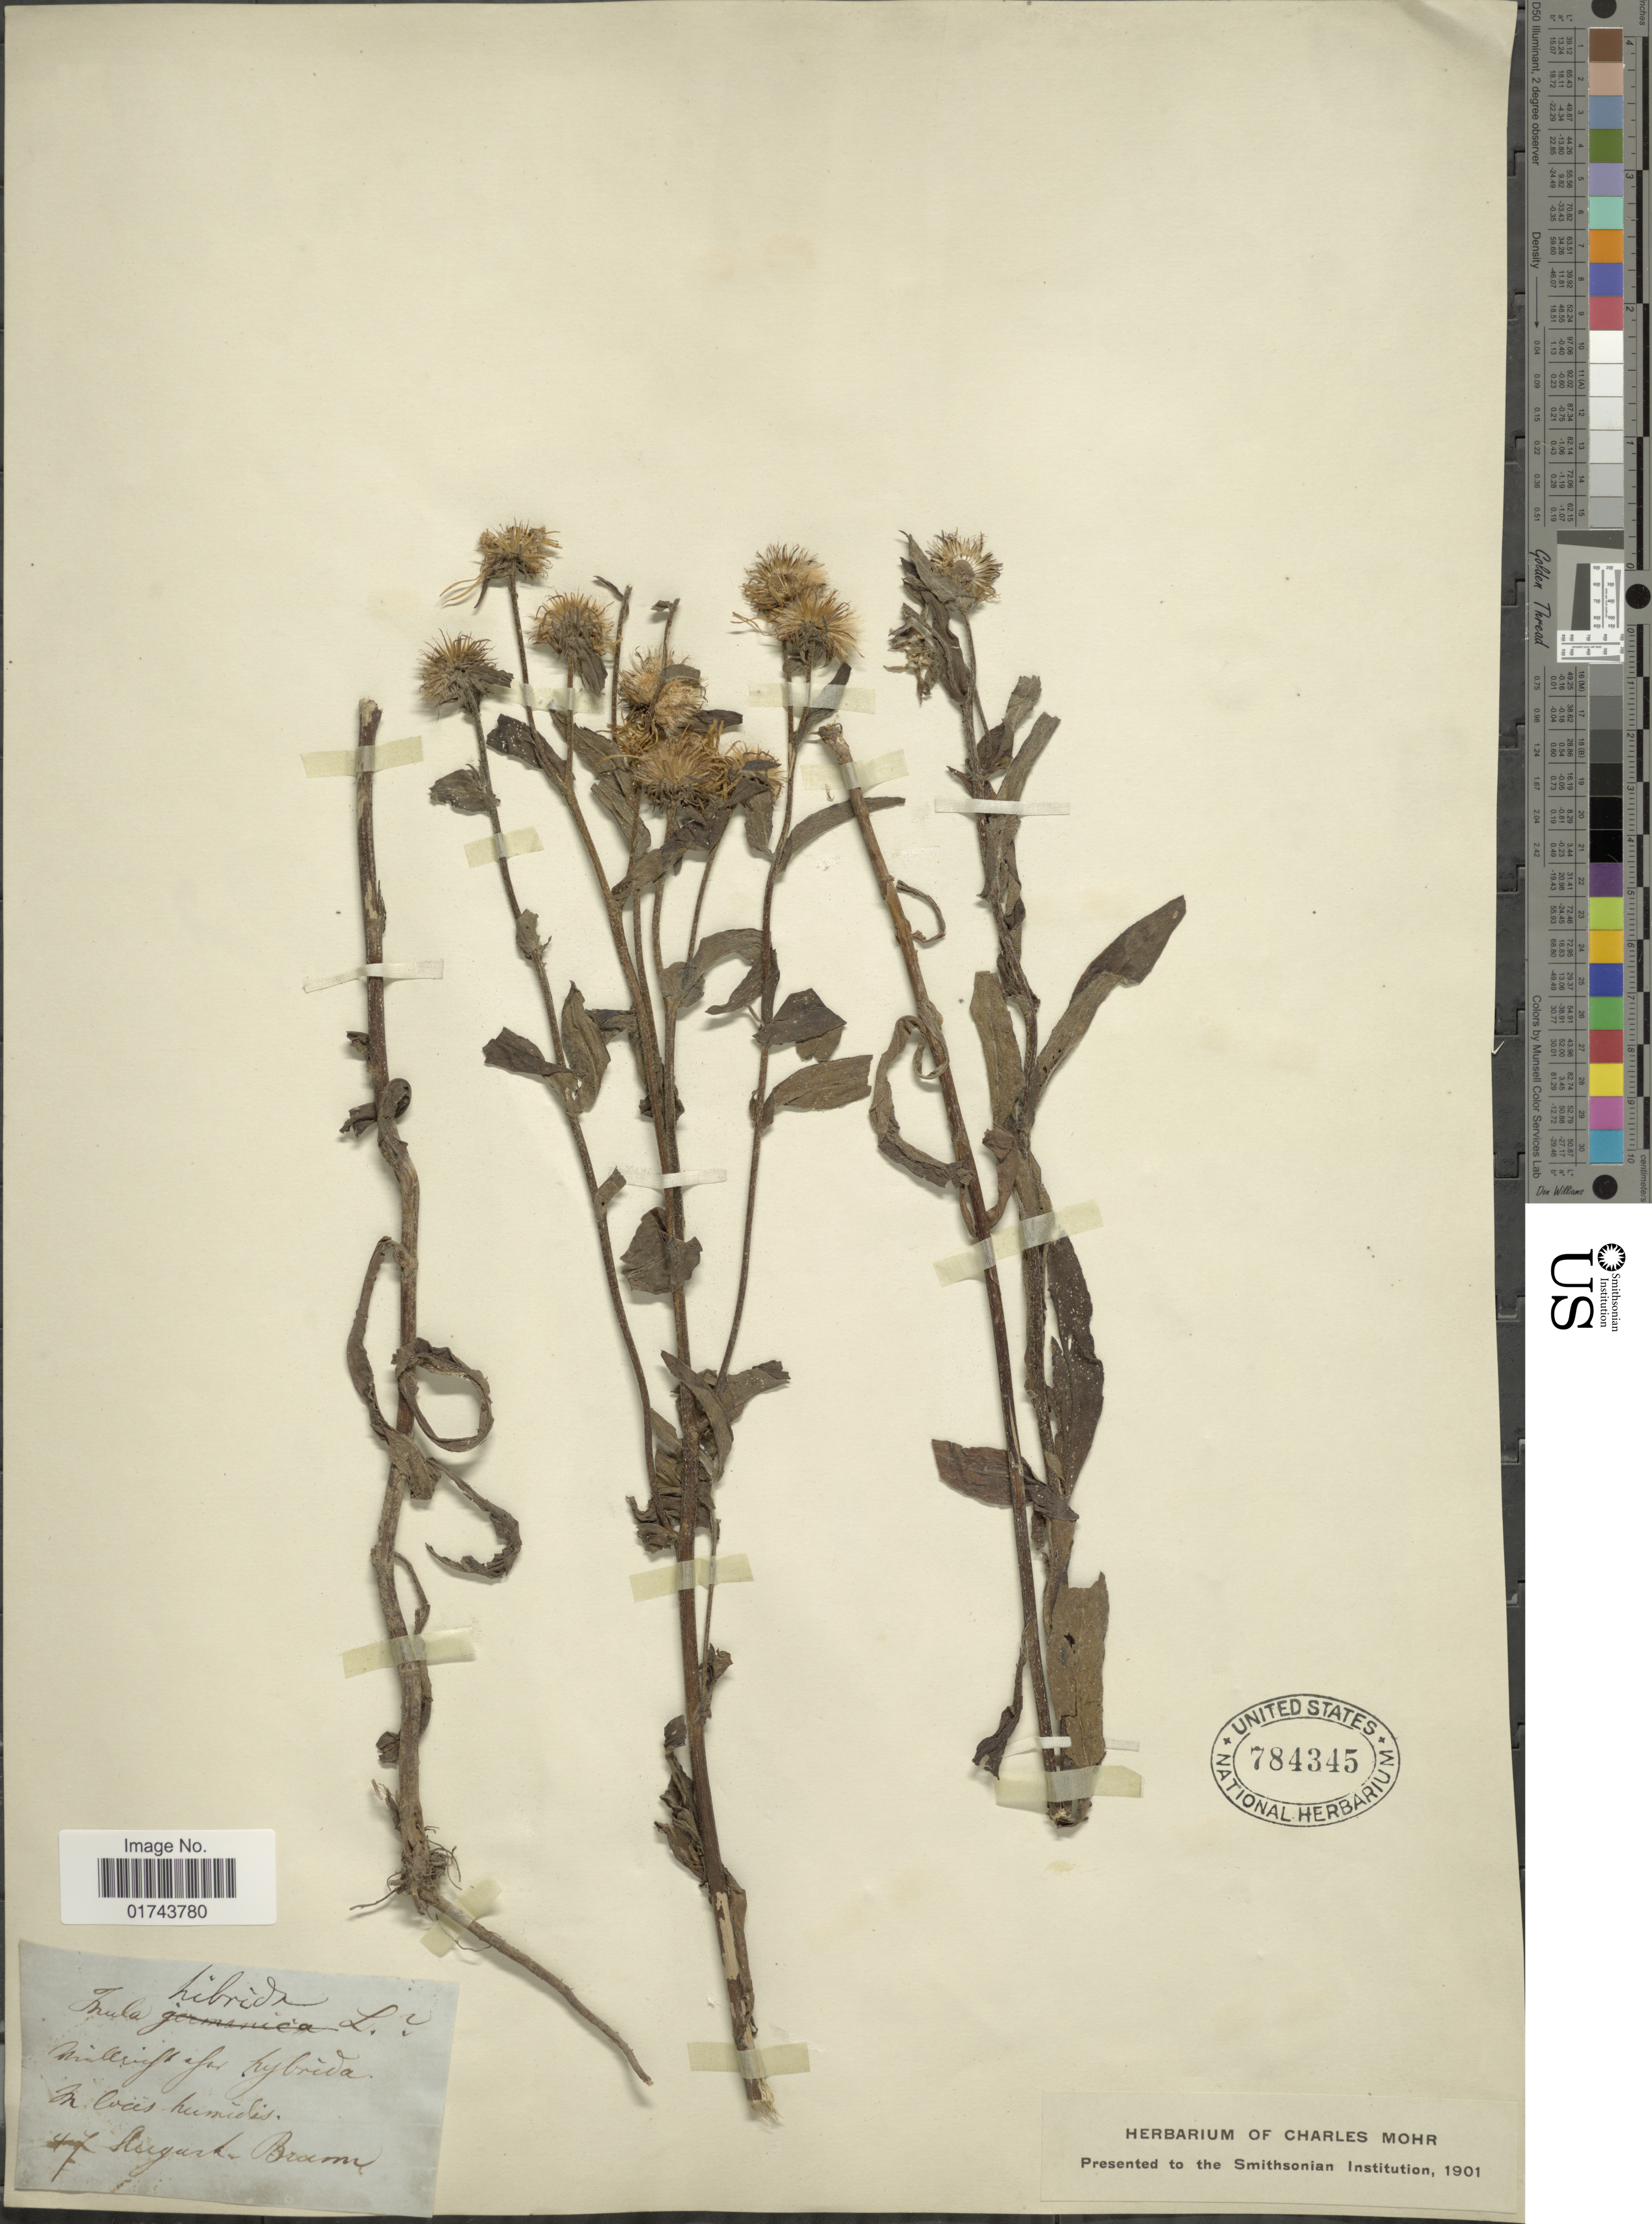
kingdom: Plantae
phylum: Tracheophyta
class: Magnoliopsida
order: Asterales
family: Asteraceae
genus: Inula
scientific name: Inula hybrida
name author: Baumg.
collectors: ex herb. Charles Mohr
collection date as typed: Transcribed d/m/y: /8/47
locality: In Coces hunielis [interpreted]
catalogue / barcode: US 784345